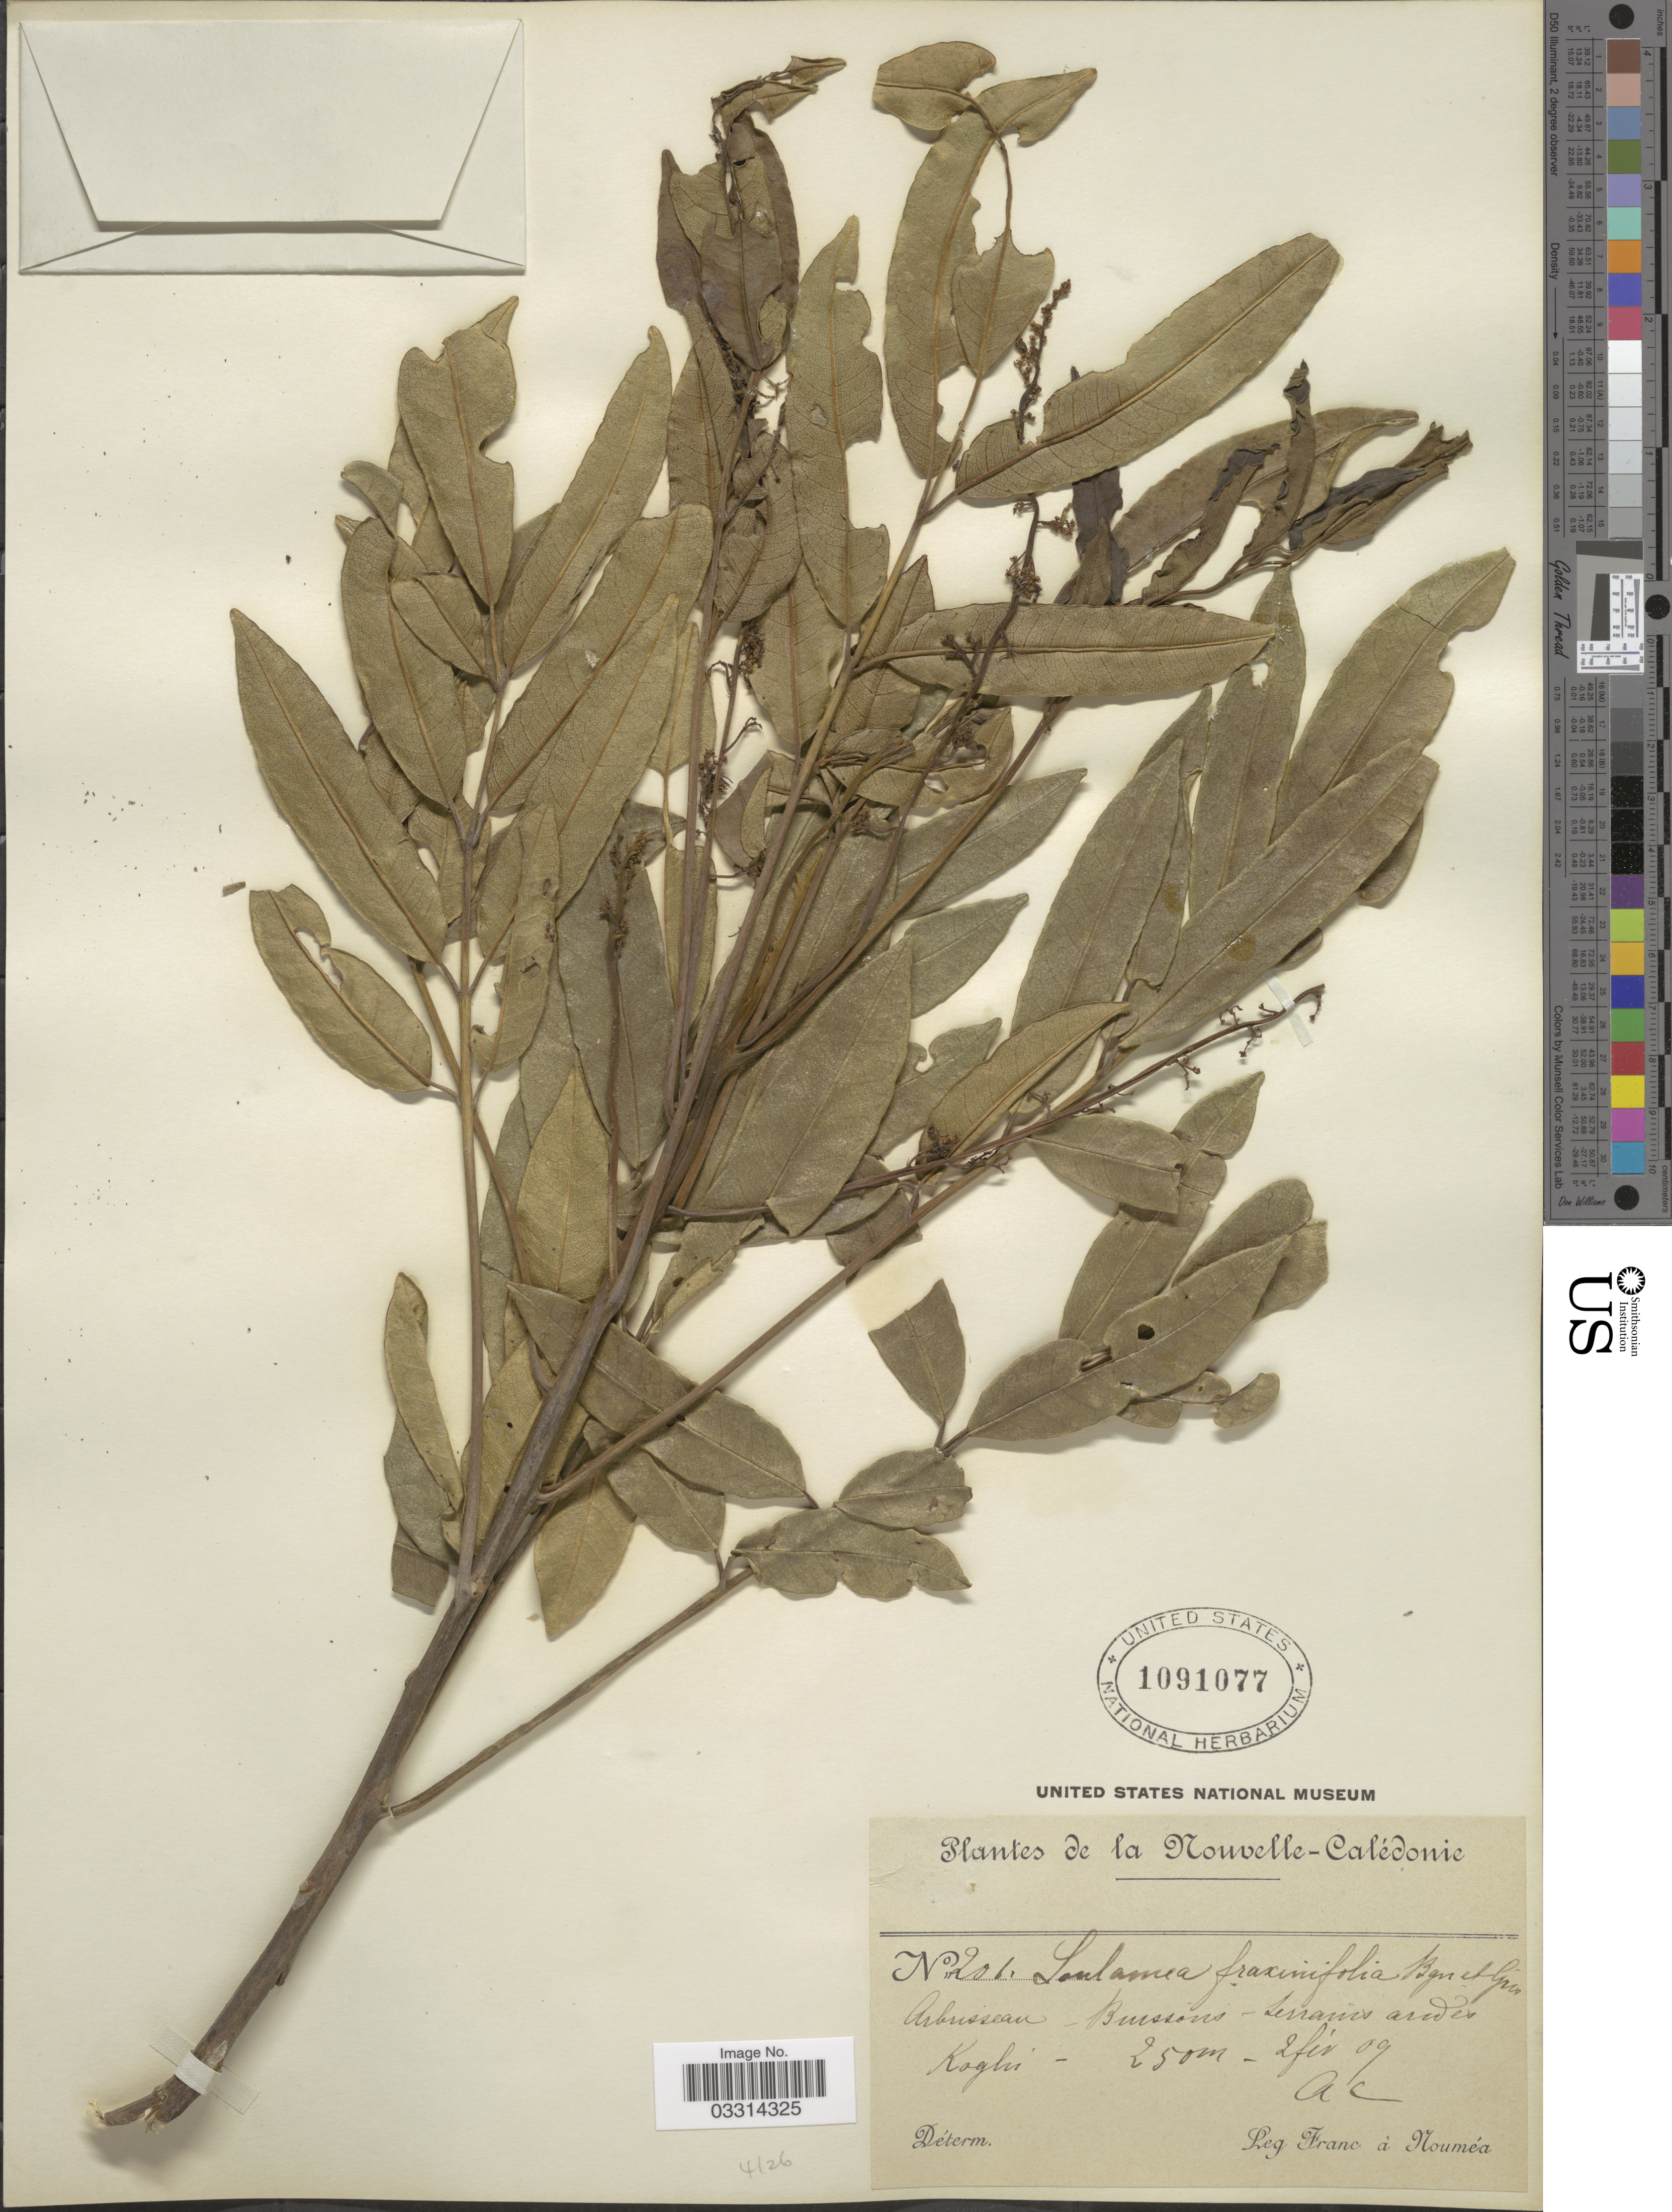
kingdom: Plantae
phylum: Tracheophyta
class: Magnoliopsida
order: Sapindales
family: Simaroubaceae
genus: Soulamea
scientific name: Soulamea fraxinifolia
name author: Brongn. & Gris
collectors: F. Noumea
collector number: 201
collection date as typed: Transcribed d/m/y: 2/2/9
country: New Caledonia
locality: Koghi.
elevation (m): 250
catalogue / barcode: US 1091077